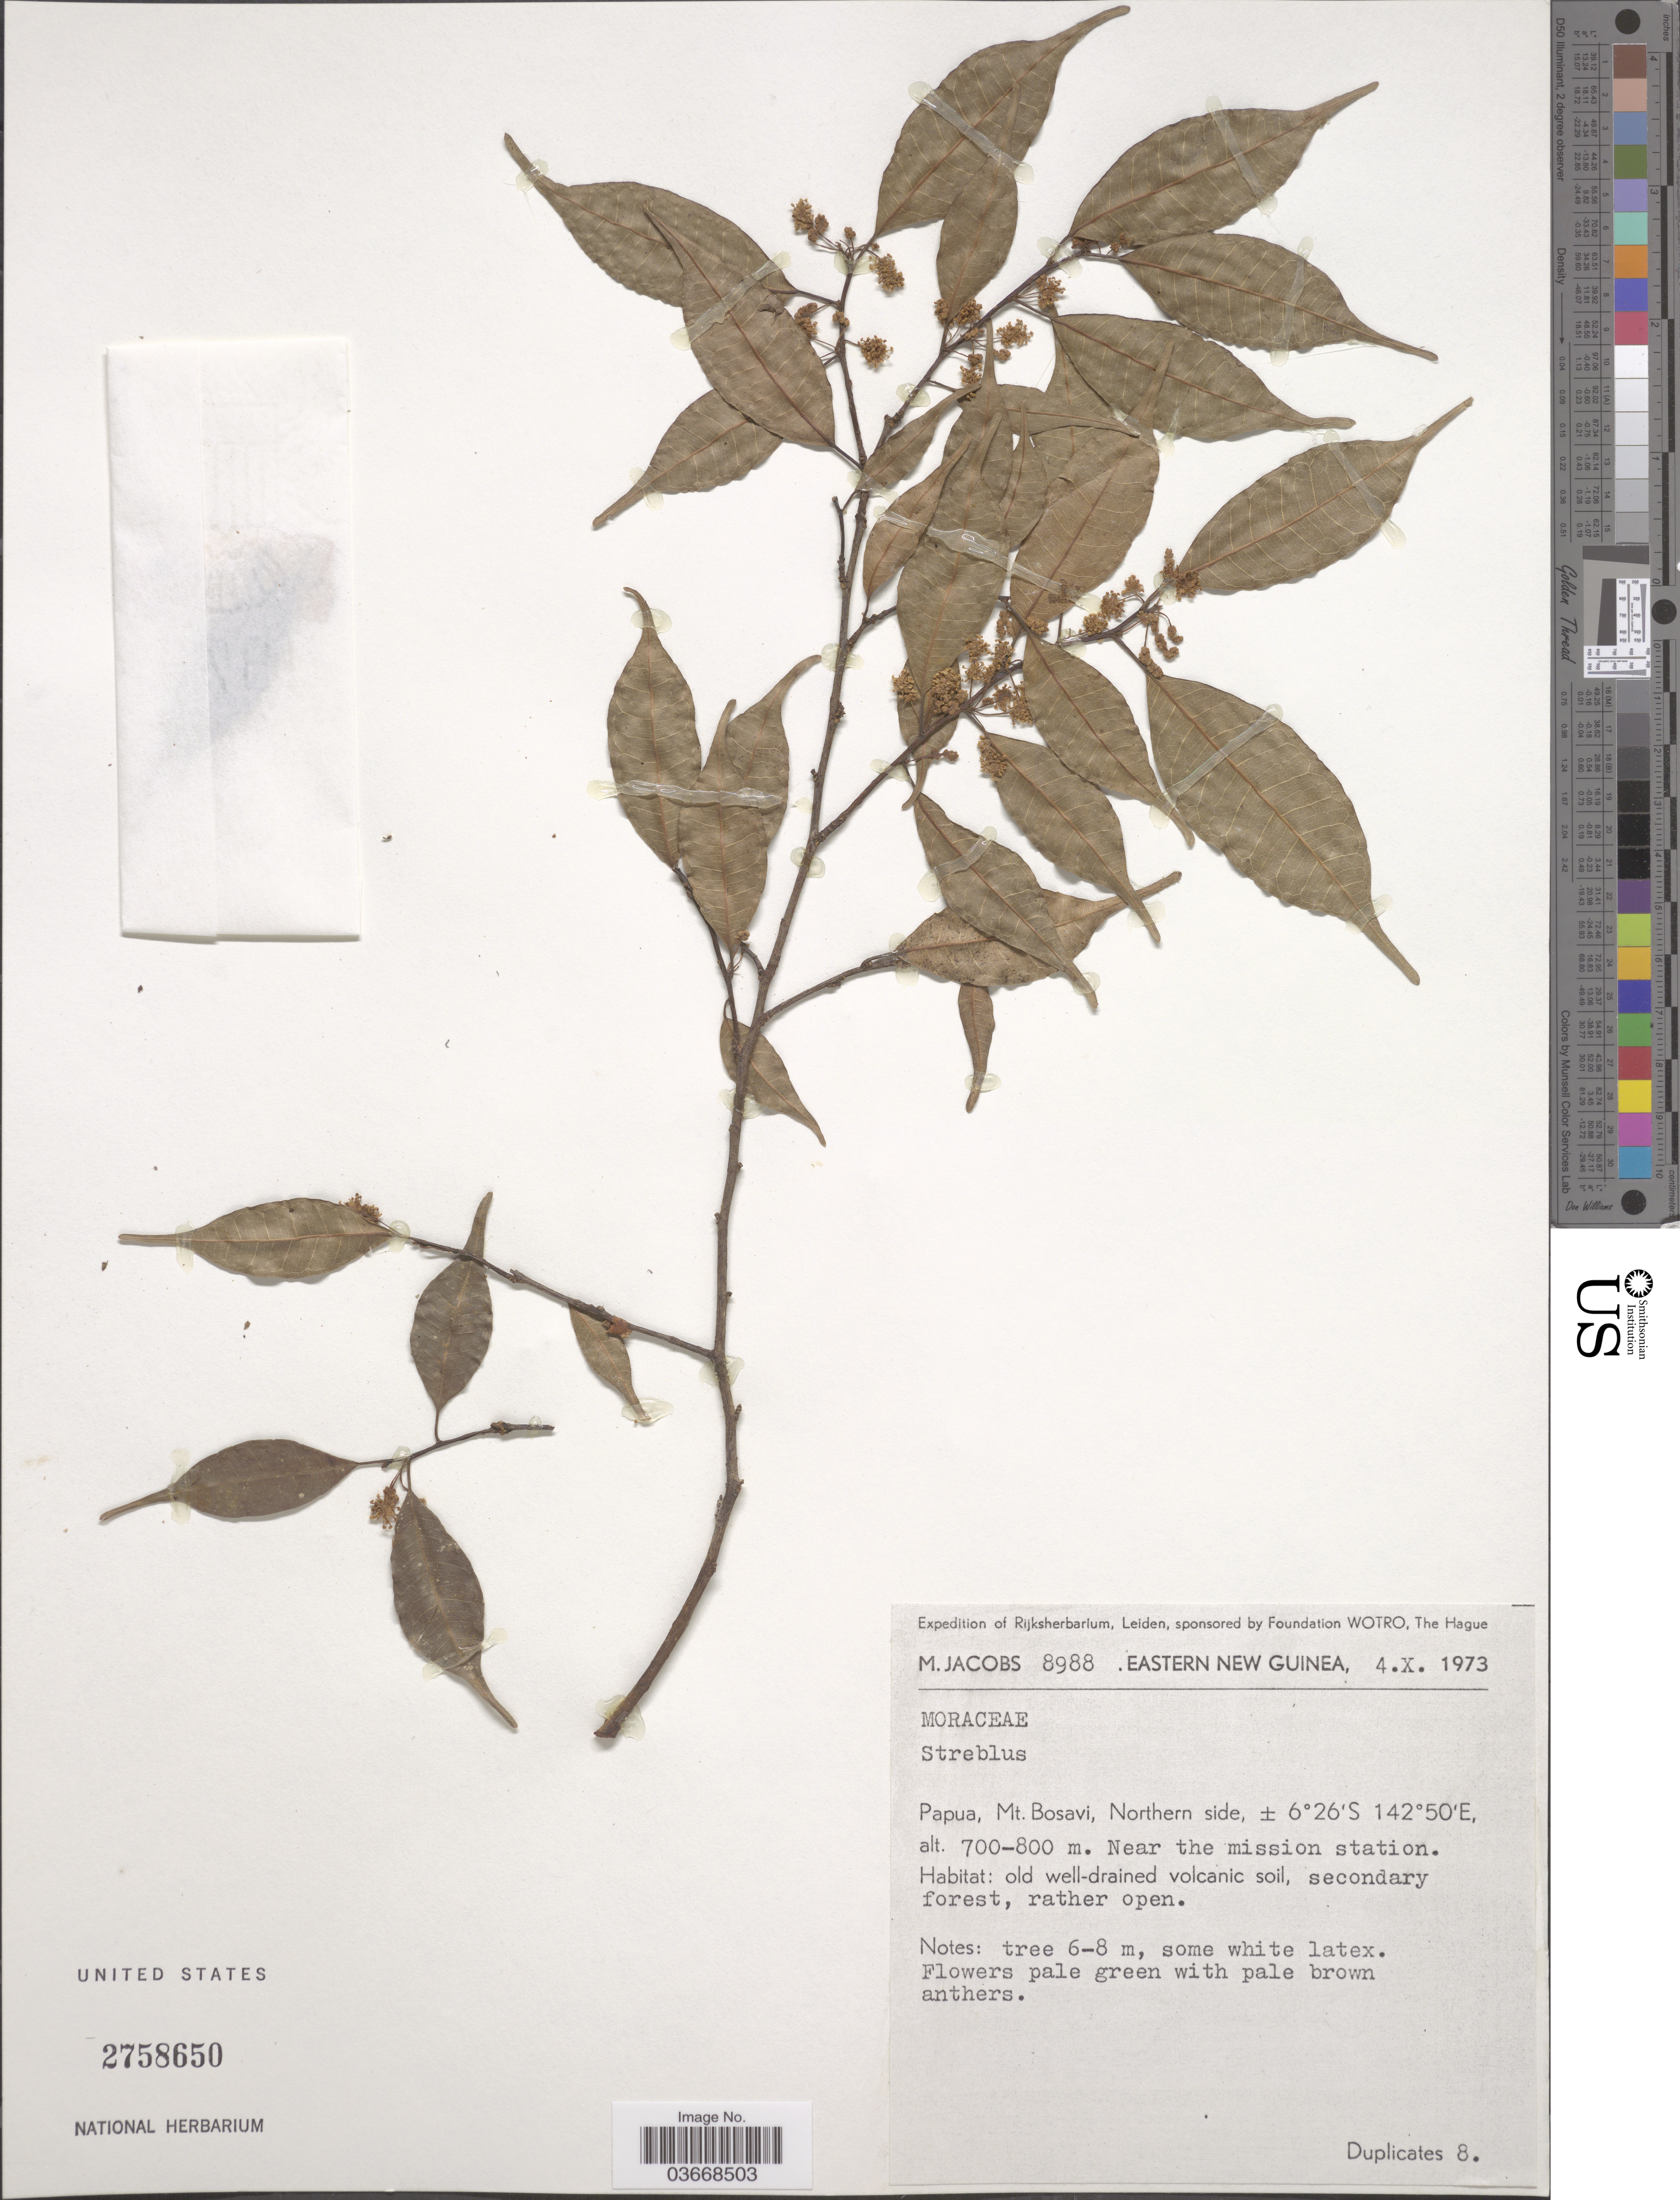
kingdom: Plantae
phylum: Tracheophyta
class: Magnoliopsida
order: Rosales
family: Moraceae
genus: Paratrophis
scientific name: Paratrophis glabra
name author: (Merr.) Steenis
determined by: Strong, Mark T., (BOT), Smithsonian Institution - National Museum of Natural History (UNITED STATES)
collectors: M. Jacobs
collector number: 8988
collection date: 1973-10-04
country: Papua New Guinea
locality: Eastern New Guinea. Papua, Mt. Bosavi, Northern side. Near the mission station.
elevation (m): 700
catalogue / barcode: US 2758650